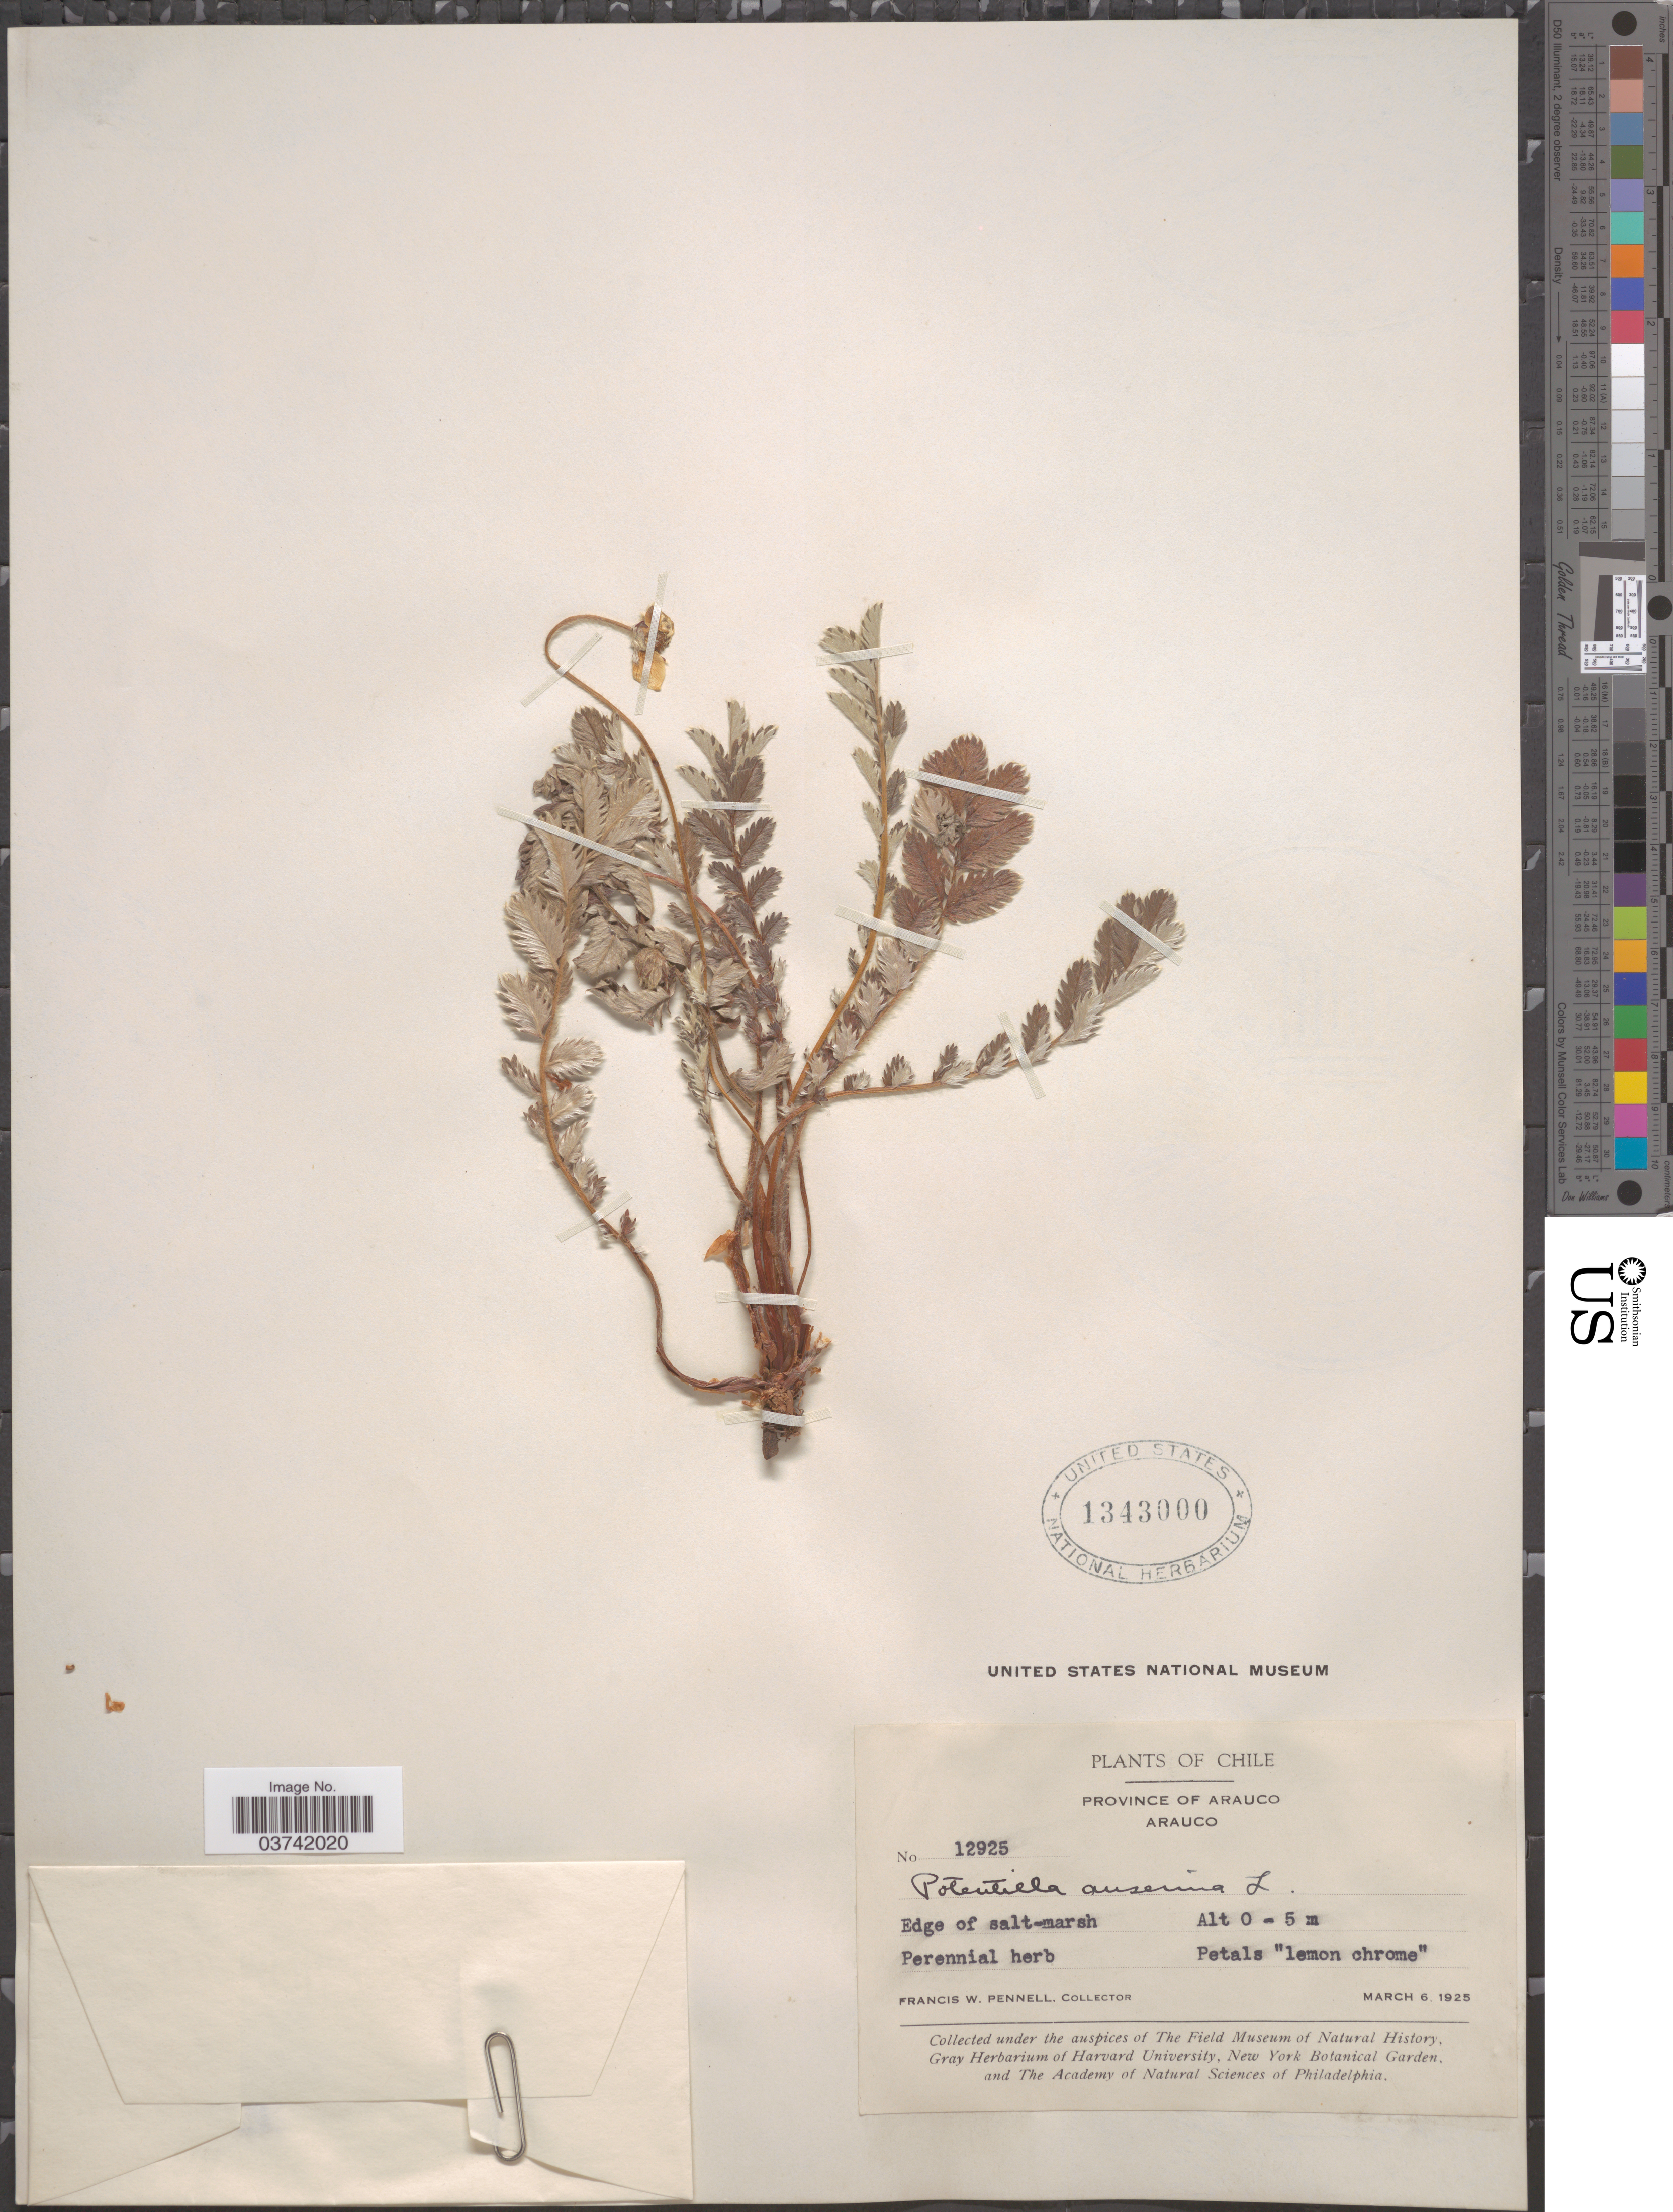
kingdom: Plantae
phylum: Tracheophyta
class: Magnoliopsida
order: Rosales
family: Rosaceae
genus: Potentilla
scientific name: Potentilla anserina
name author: L.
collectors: F. W. Pennell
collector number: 12925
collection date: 1925-03-06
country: Chile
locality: Province of Arauco, Arauco.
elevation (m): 0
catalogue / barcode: US 1343000